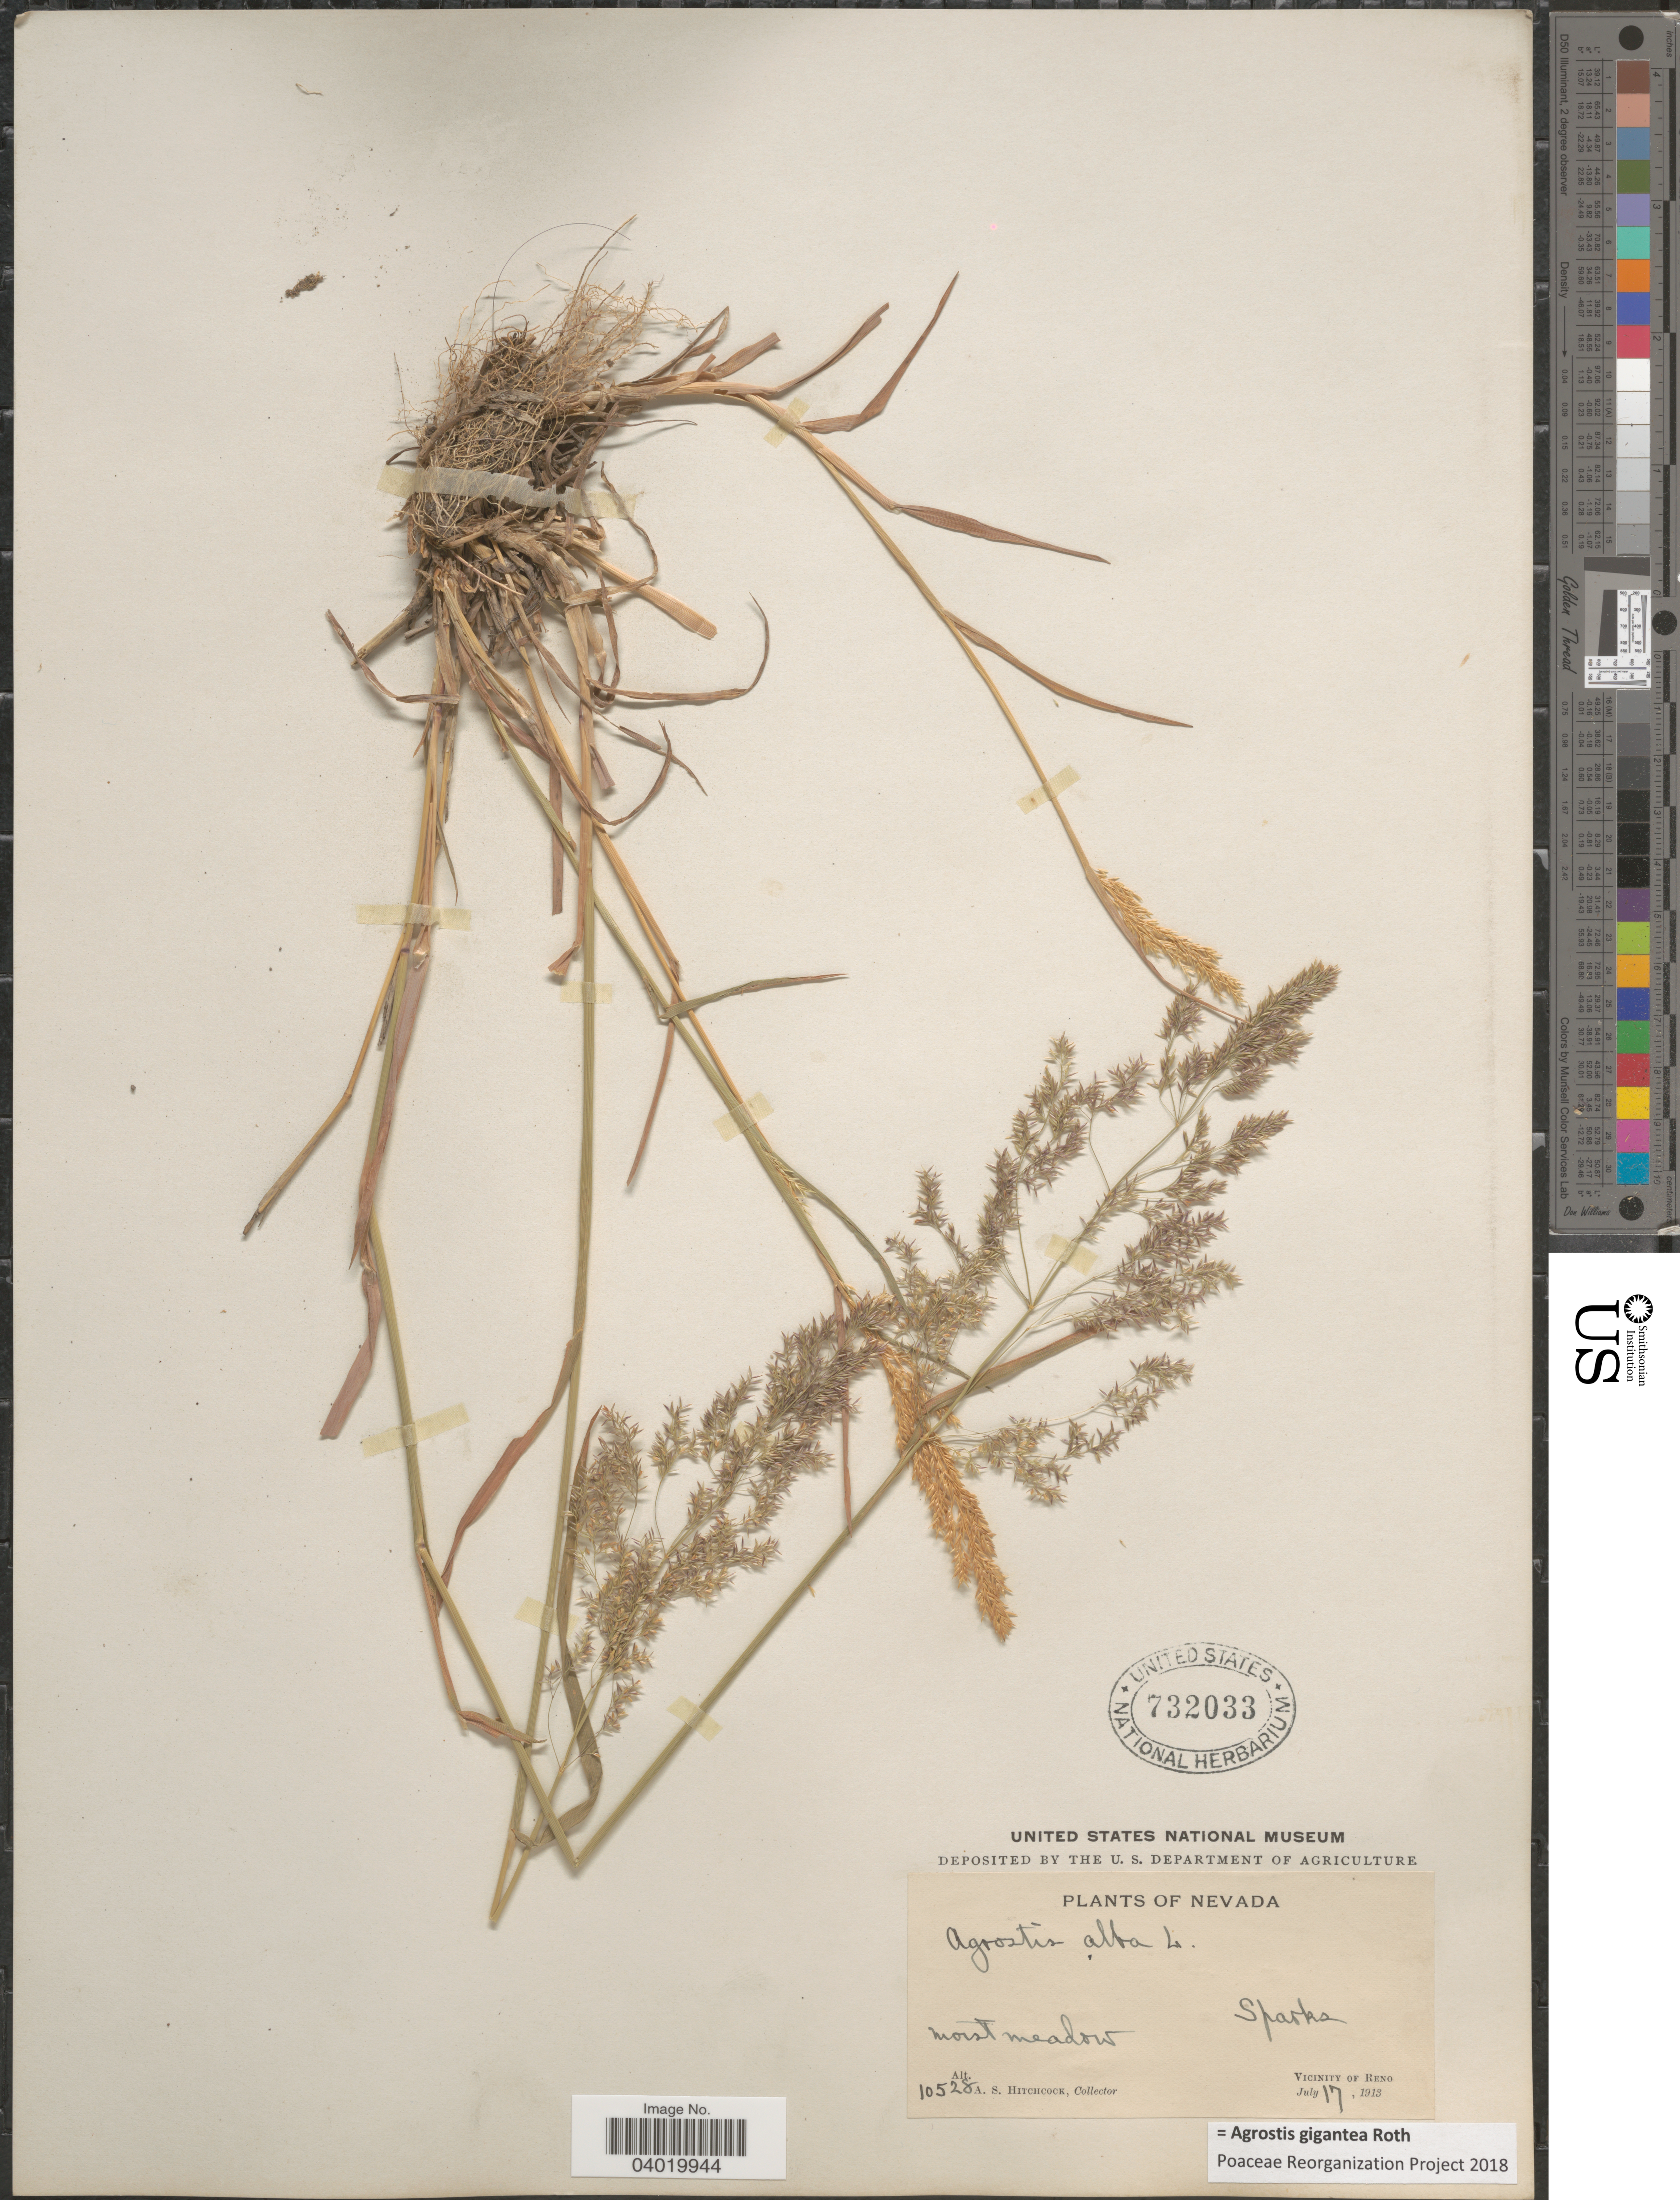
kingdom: Plantae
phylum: Tracheophyta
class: Liliopsida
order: Poales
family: Poaceae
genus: Agrostis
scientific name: Agrostis gigantea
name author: Roth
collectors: A. S. Hitchcock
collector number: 10528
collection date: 1913-07-17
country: United States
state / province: Nevada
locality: Moist meadow. Sparks. Vicinity of Reno.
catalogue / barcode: US 732033